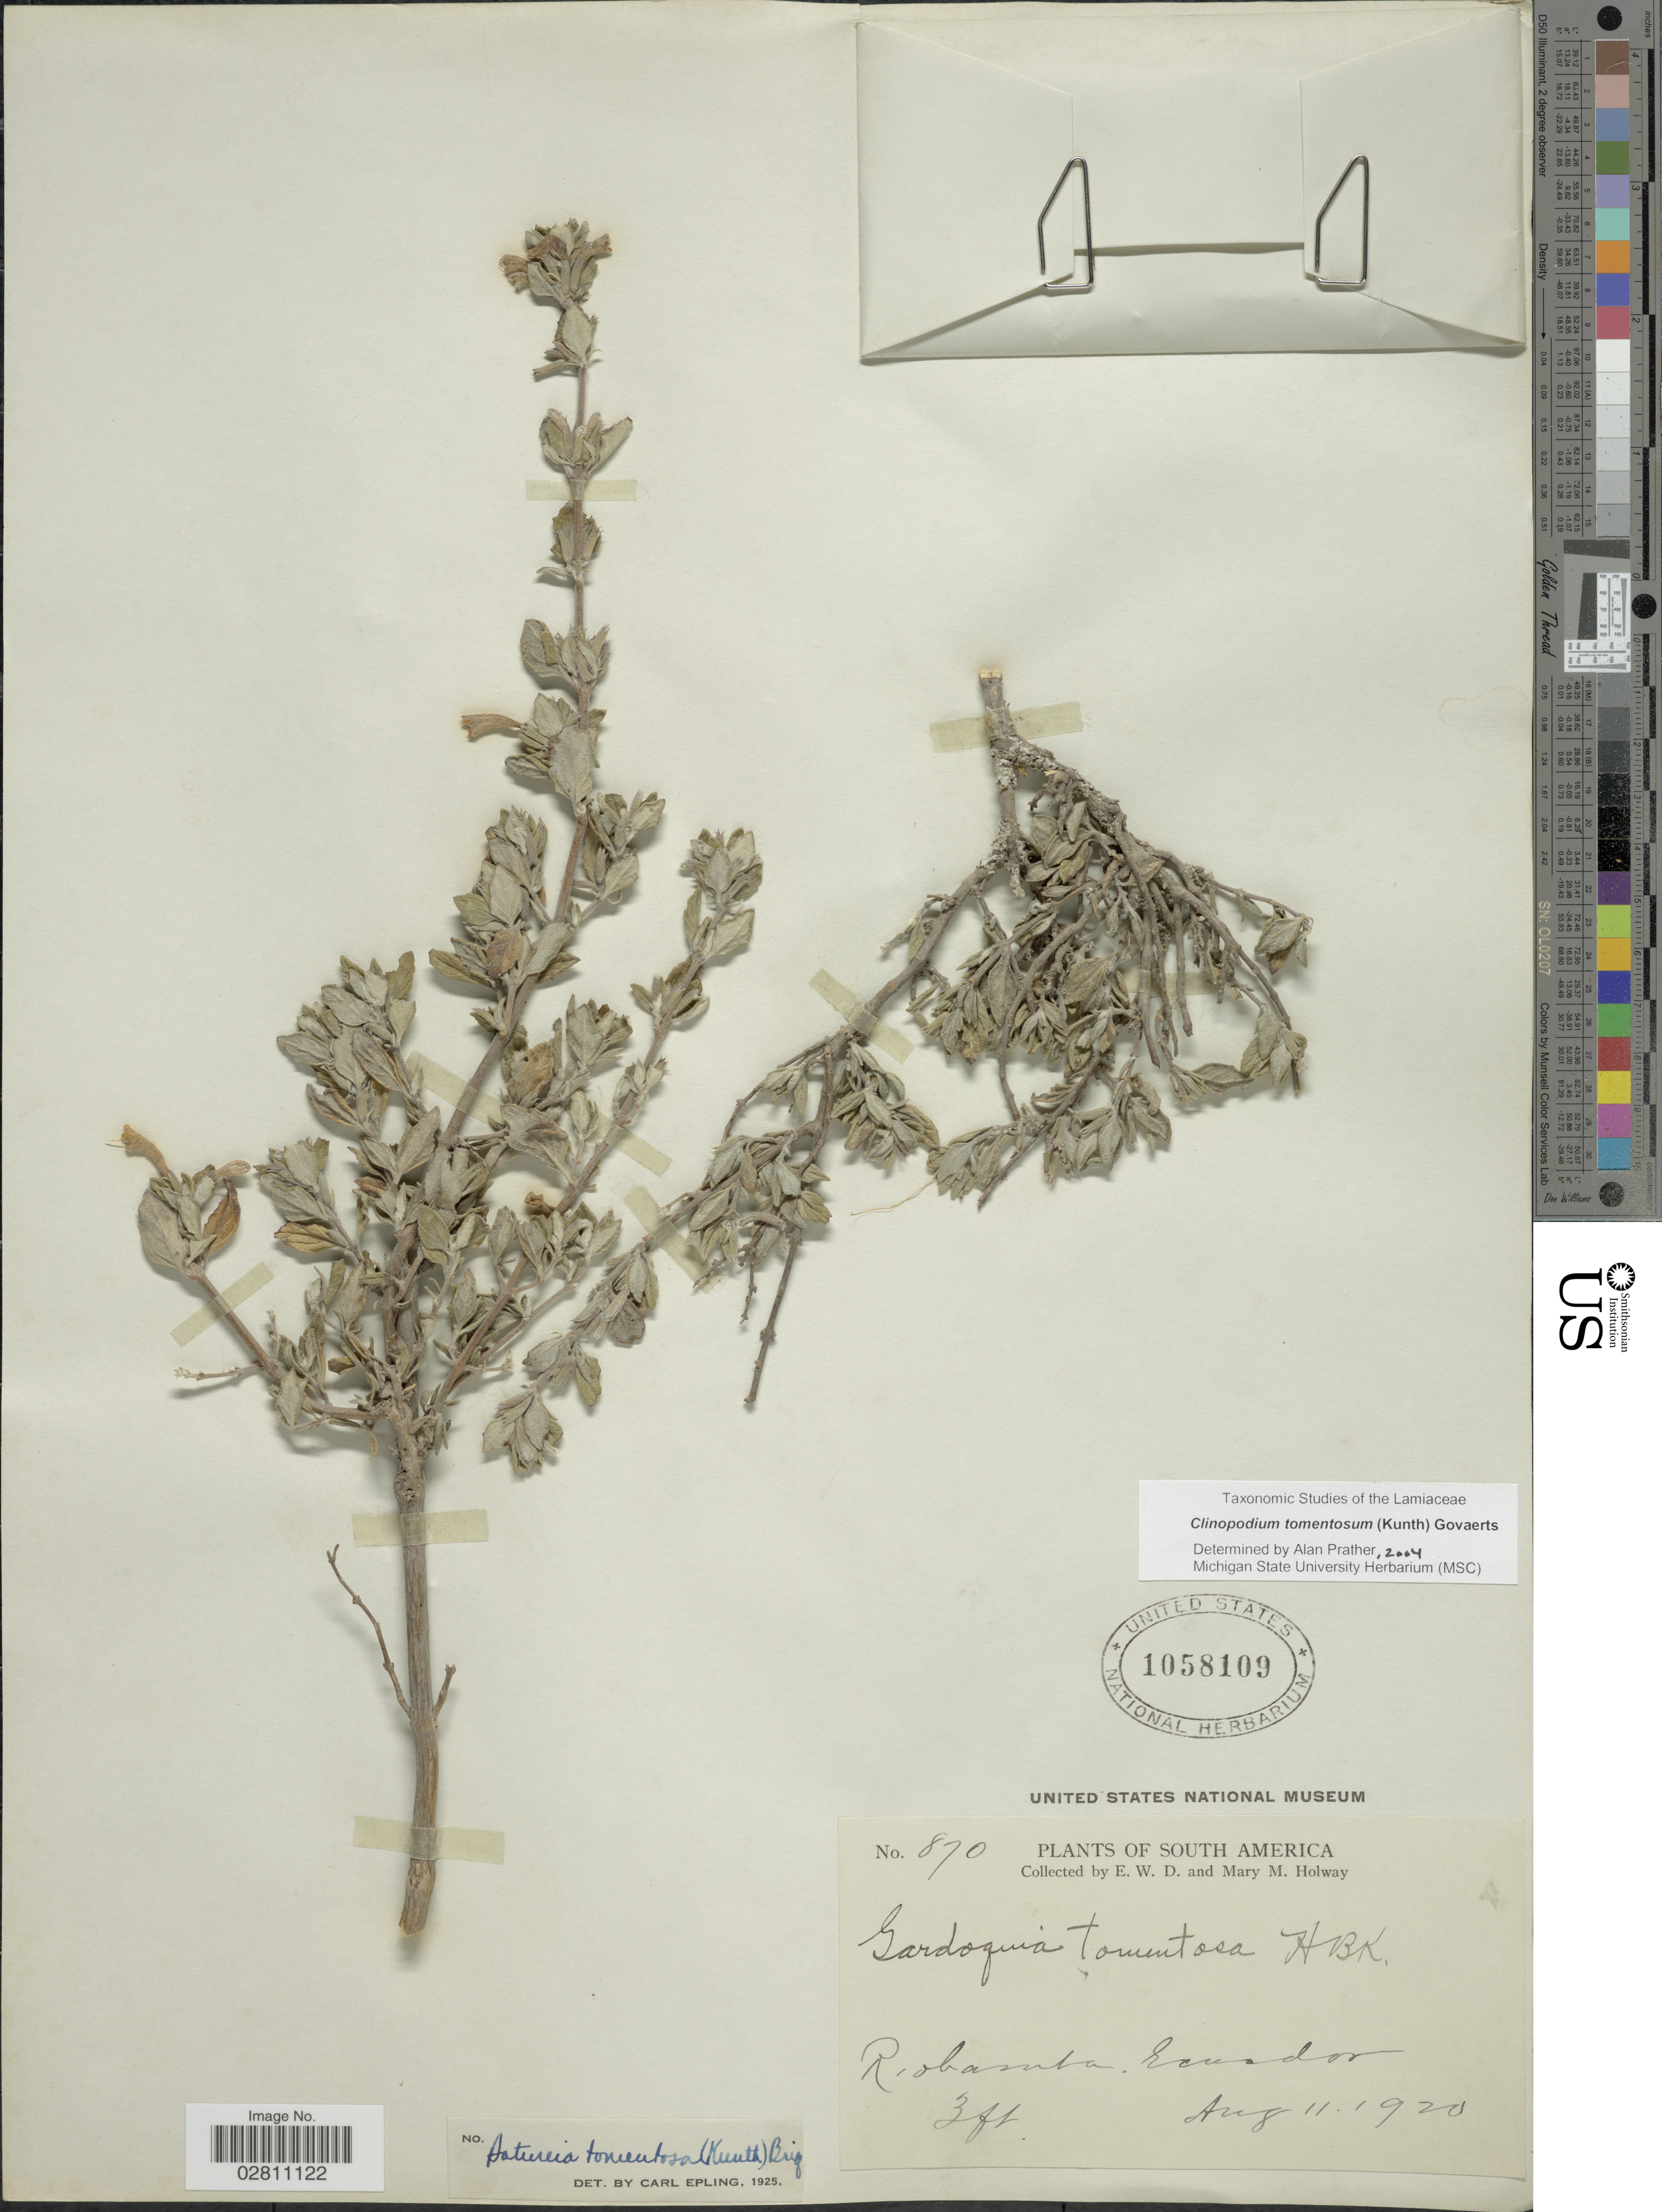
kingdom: Plantae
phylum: Tracheophyta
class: Magnoliopsida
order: Lamiales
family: Lamiaceae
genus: Clinopodium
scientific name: Clinopodium tomentosum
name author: (Kunth) Govaerts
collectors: E. W. D. Holway & M. M. Holway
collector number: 870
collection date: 1920-08-11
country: Ecuador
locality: Riobamba, Ecuador.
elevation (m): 1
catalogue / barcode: US 1058109